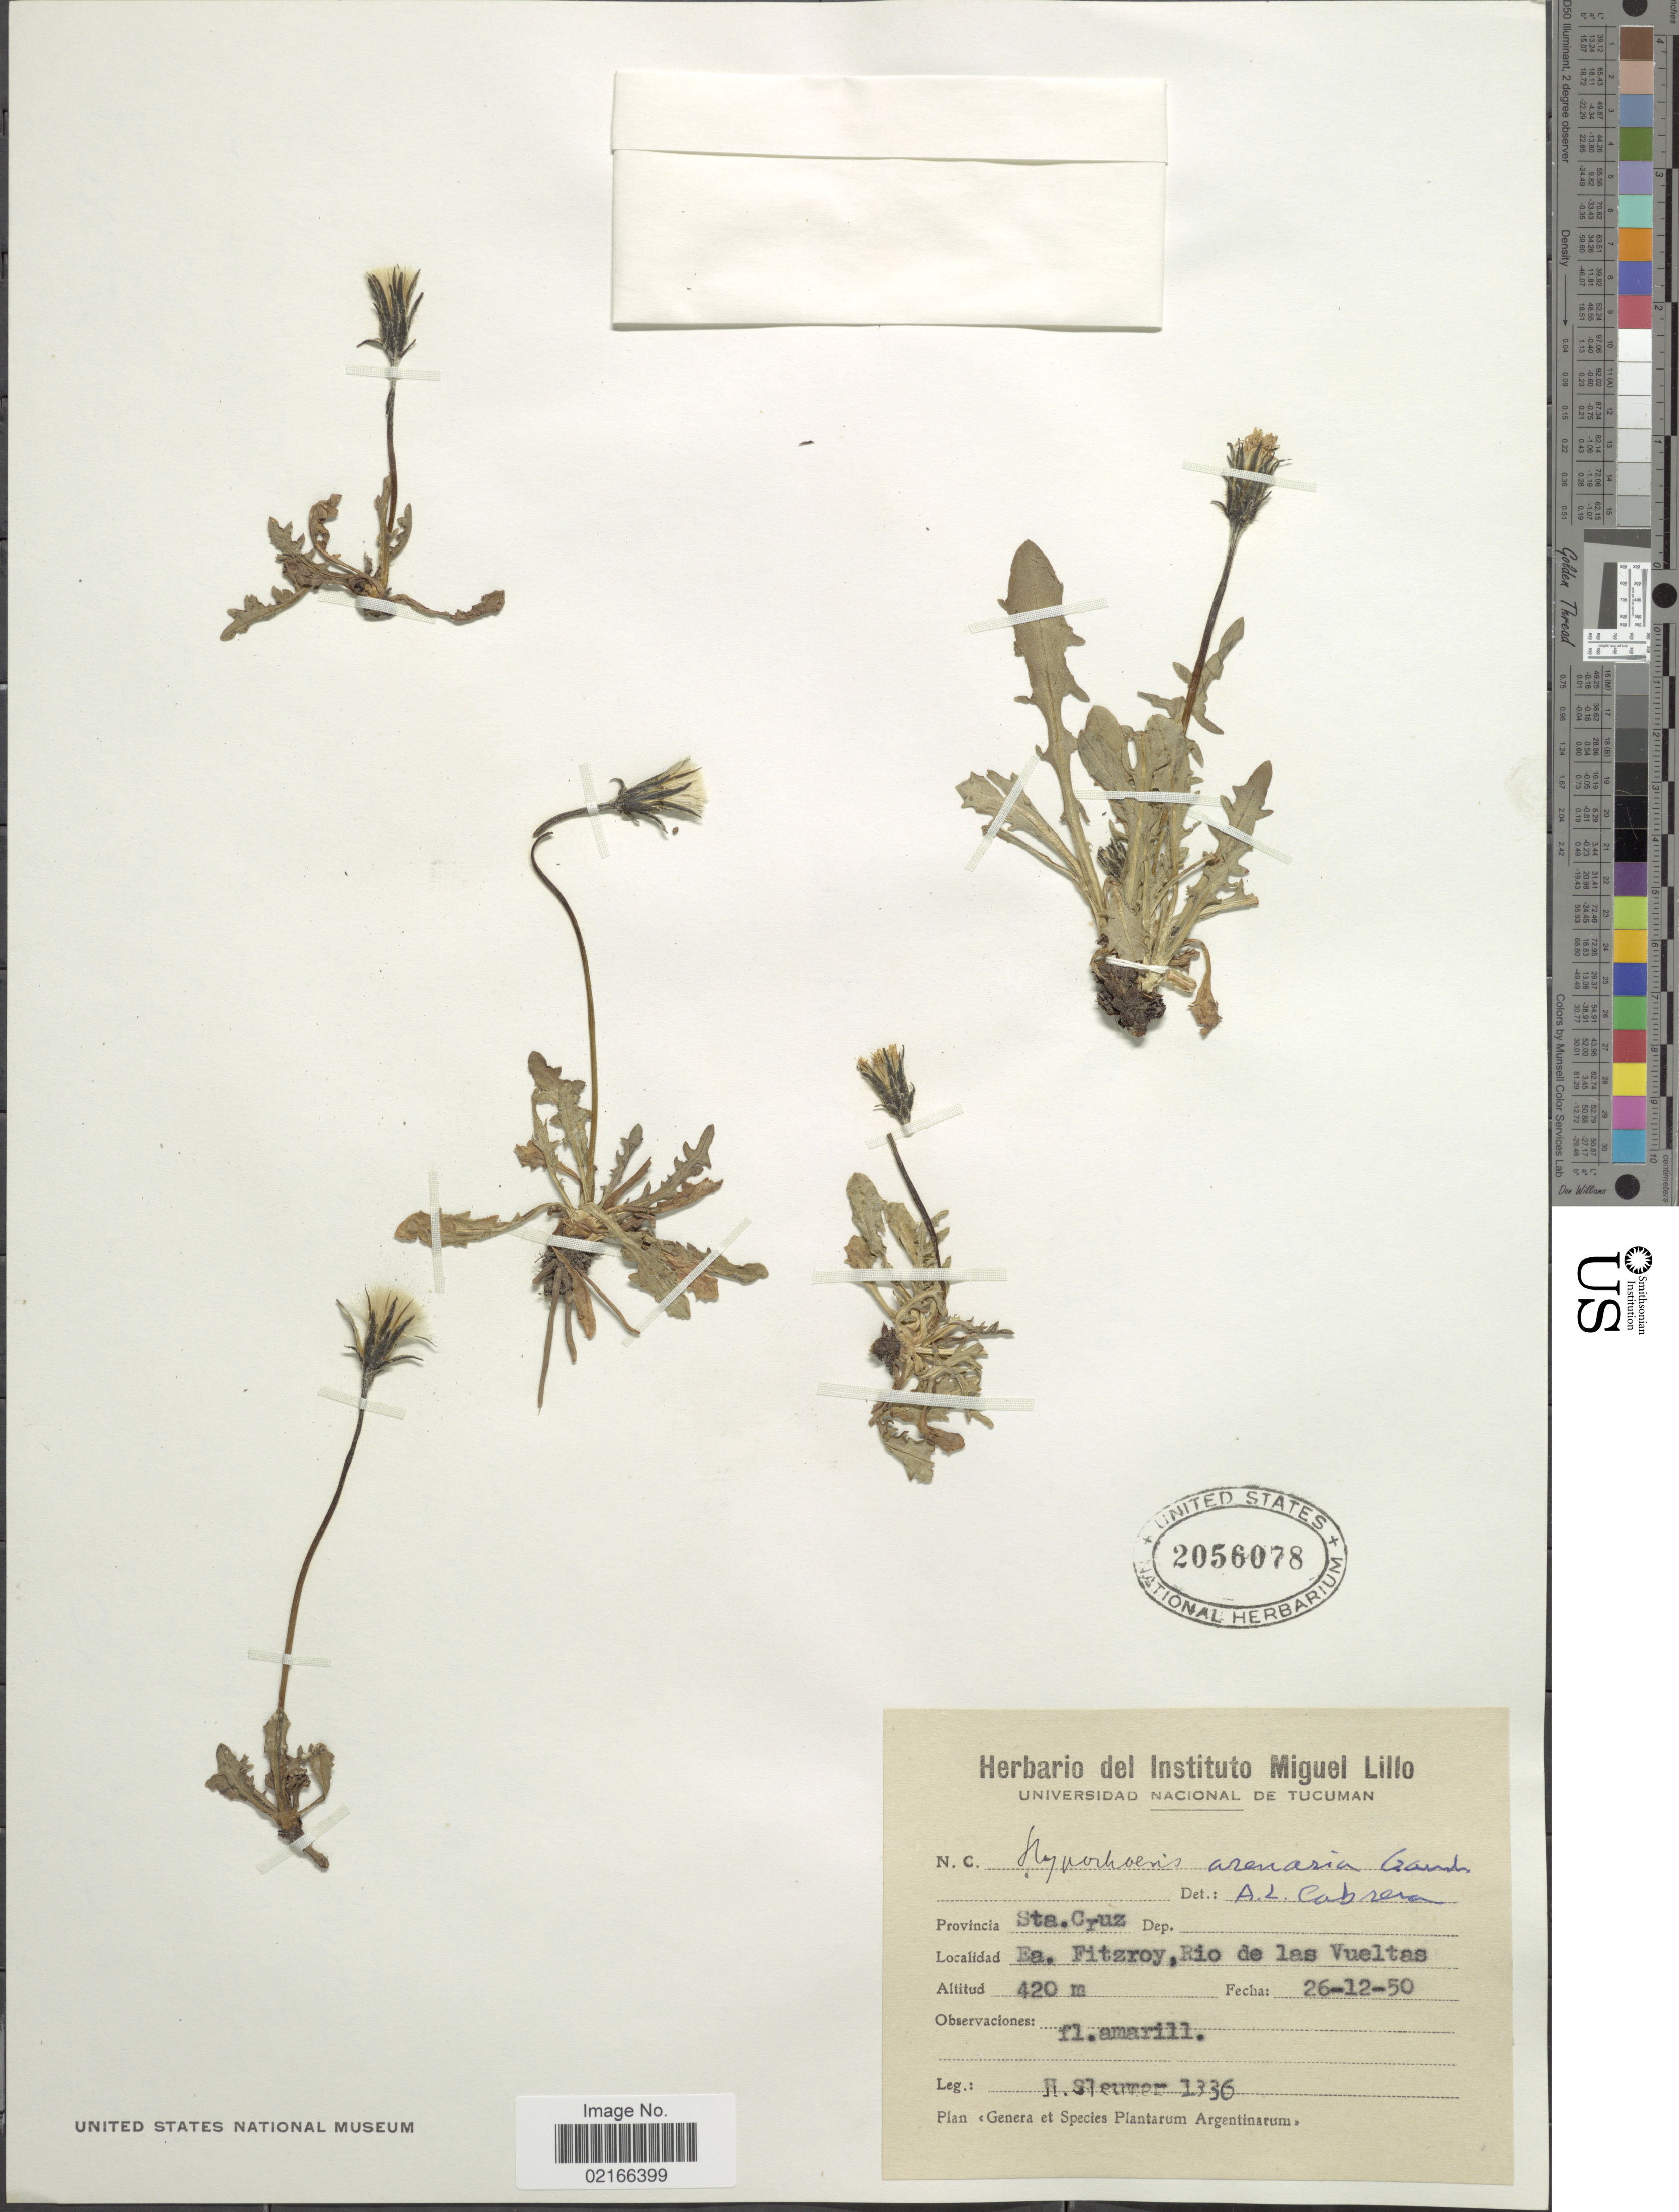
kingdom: Plantae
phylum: Tracheophyta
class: Magnoliopsida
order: Asterales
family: Asteraceae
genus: Hypochaeris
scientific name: Hypochaeris arenaria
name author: Gaudich.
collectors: H. O. Sleumer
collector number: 1336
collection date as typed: Transcribed d/m/y: 26/12/50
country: Argentina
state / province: Santa Cruz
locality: Ea. Fitzroy, Rio de las Vueltas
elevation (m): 420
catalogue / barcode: US 2056078